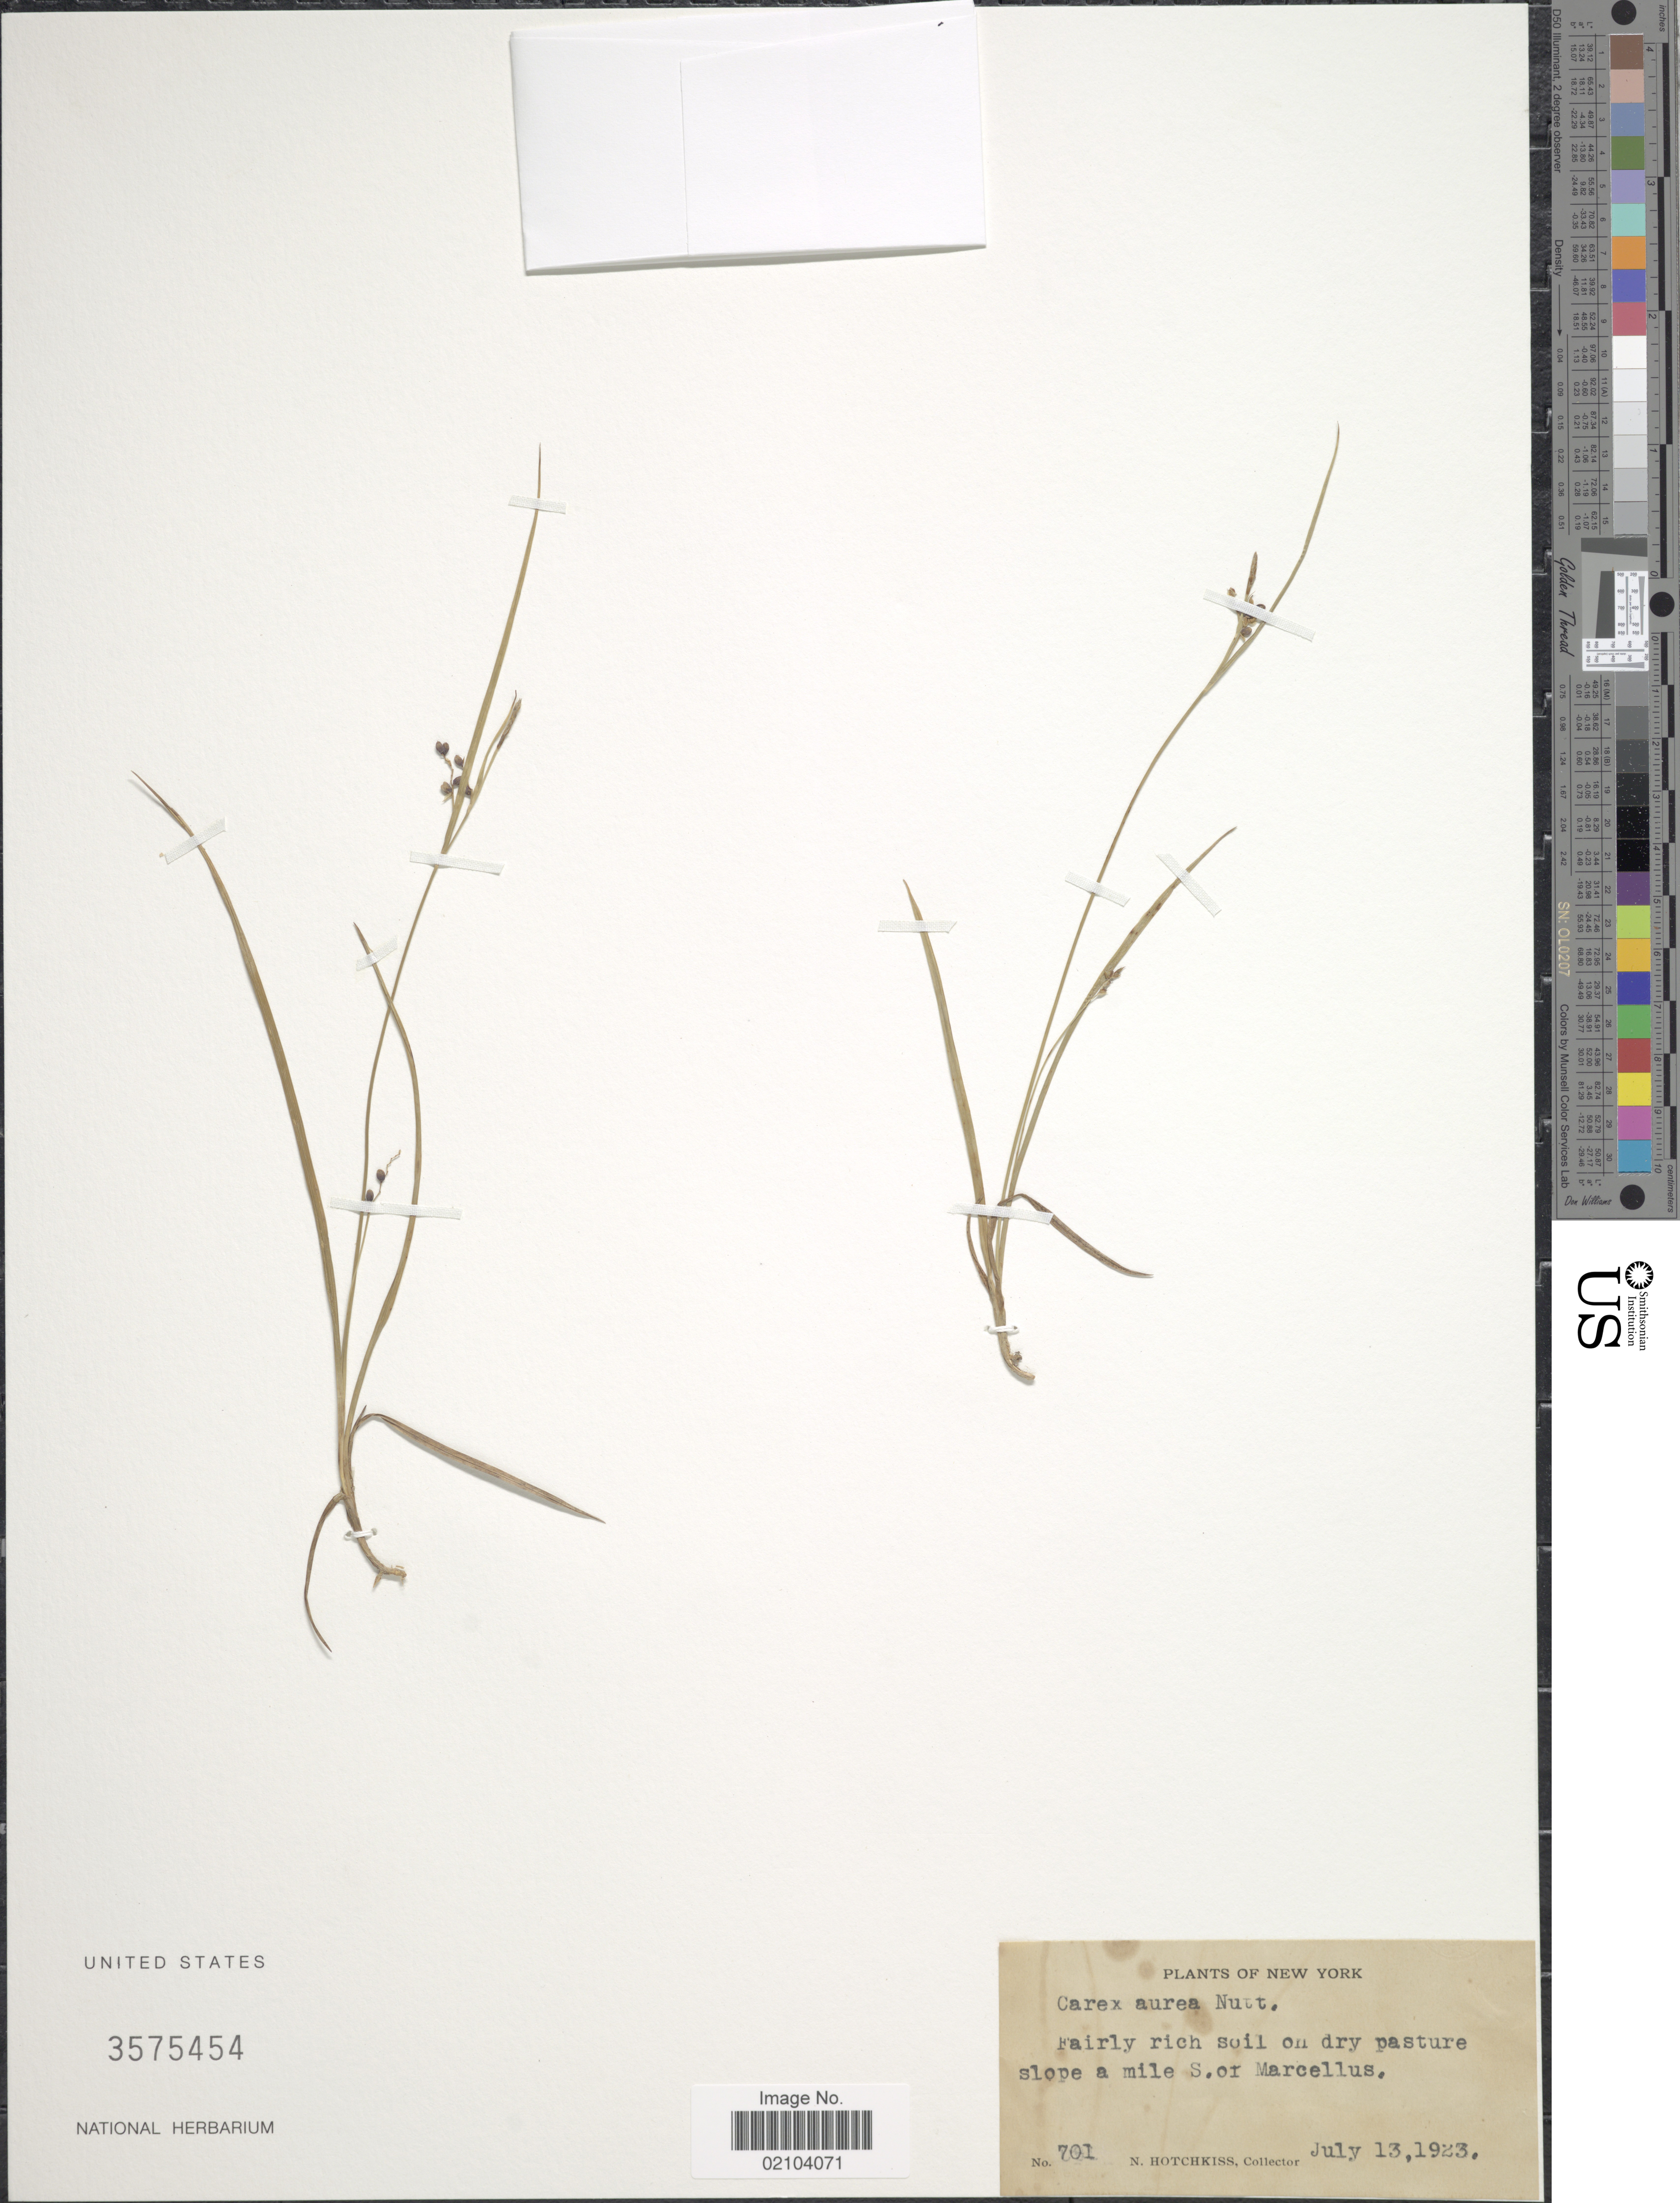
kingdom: Plantae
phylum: Tracheophyta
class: Liliopsida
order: Poales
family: Cyperaceae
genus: Carex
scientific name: Carex aurea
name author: Nutt.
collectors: N. Hotchkiss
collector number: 701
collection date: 1923-07-13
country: United States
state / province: New York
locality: Fairly rich soil on dry pasture slope a mile S. of Marcellus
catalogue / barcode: US 3575454